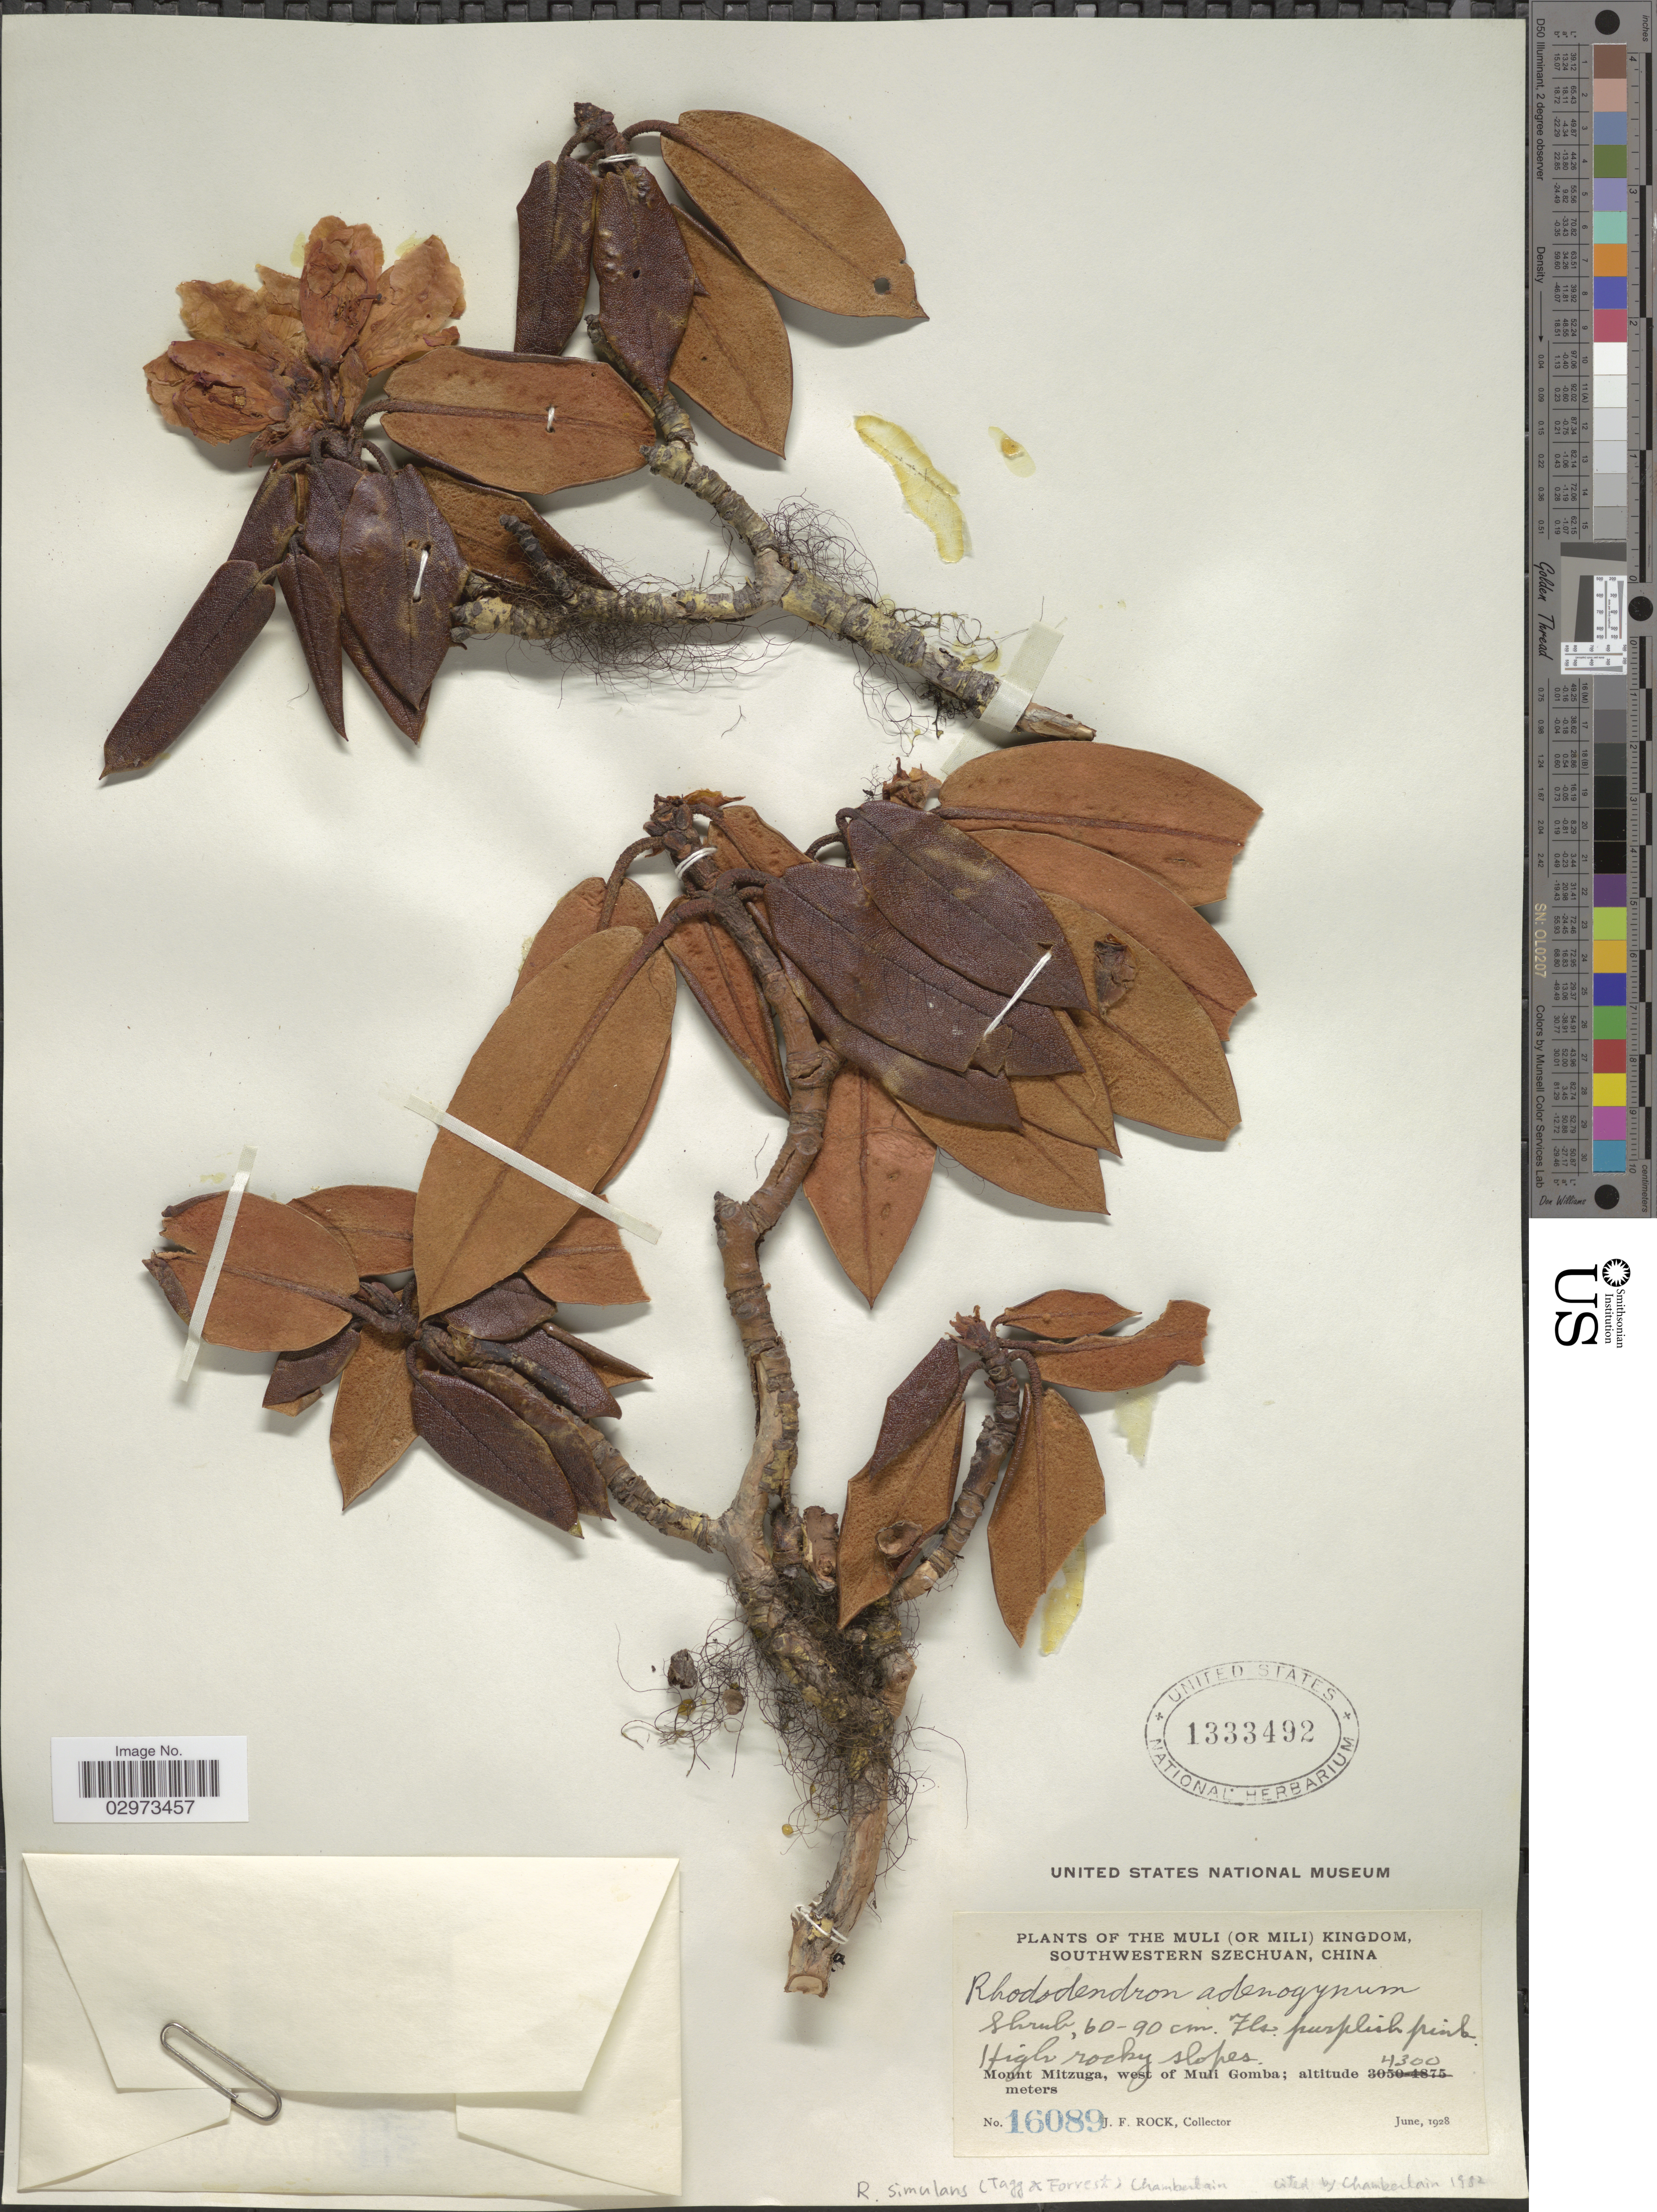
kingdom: Plantae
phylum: Tracheophyta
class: Magnoliopsida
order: Ericales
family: Ericaceae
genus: Rhododendron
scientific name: Rhododendron simulans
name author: Sleumer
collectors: J. Rock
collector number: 16089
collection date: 1928-06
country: China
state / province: Sichuan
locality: The Muli (or Mili) Kingdom, southwestern Szechuan. Mount Mitzuga, west of Muli Gomba.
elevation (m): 4300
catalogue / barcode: US 1333492